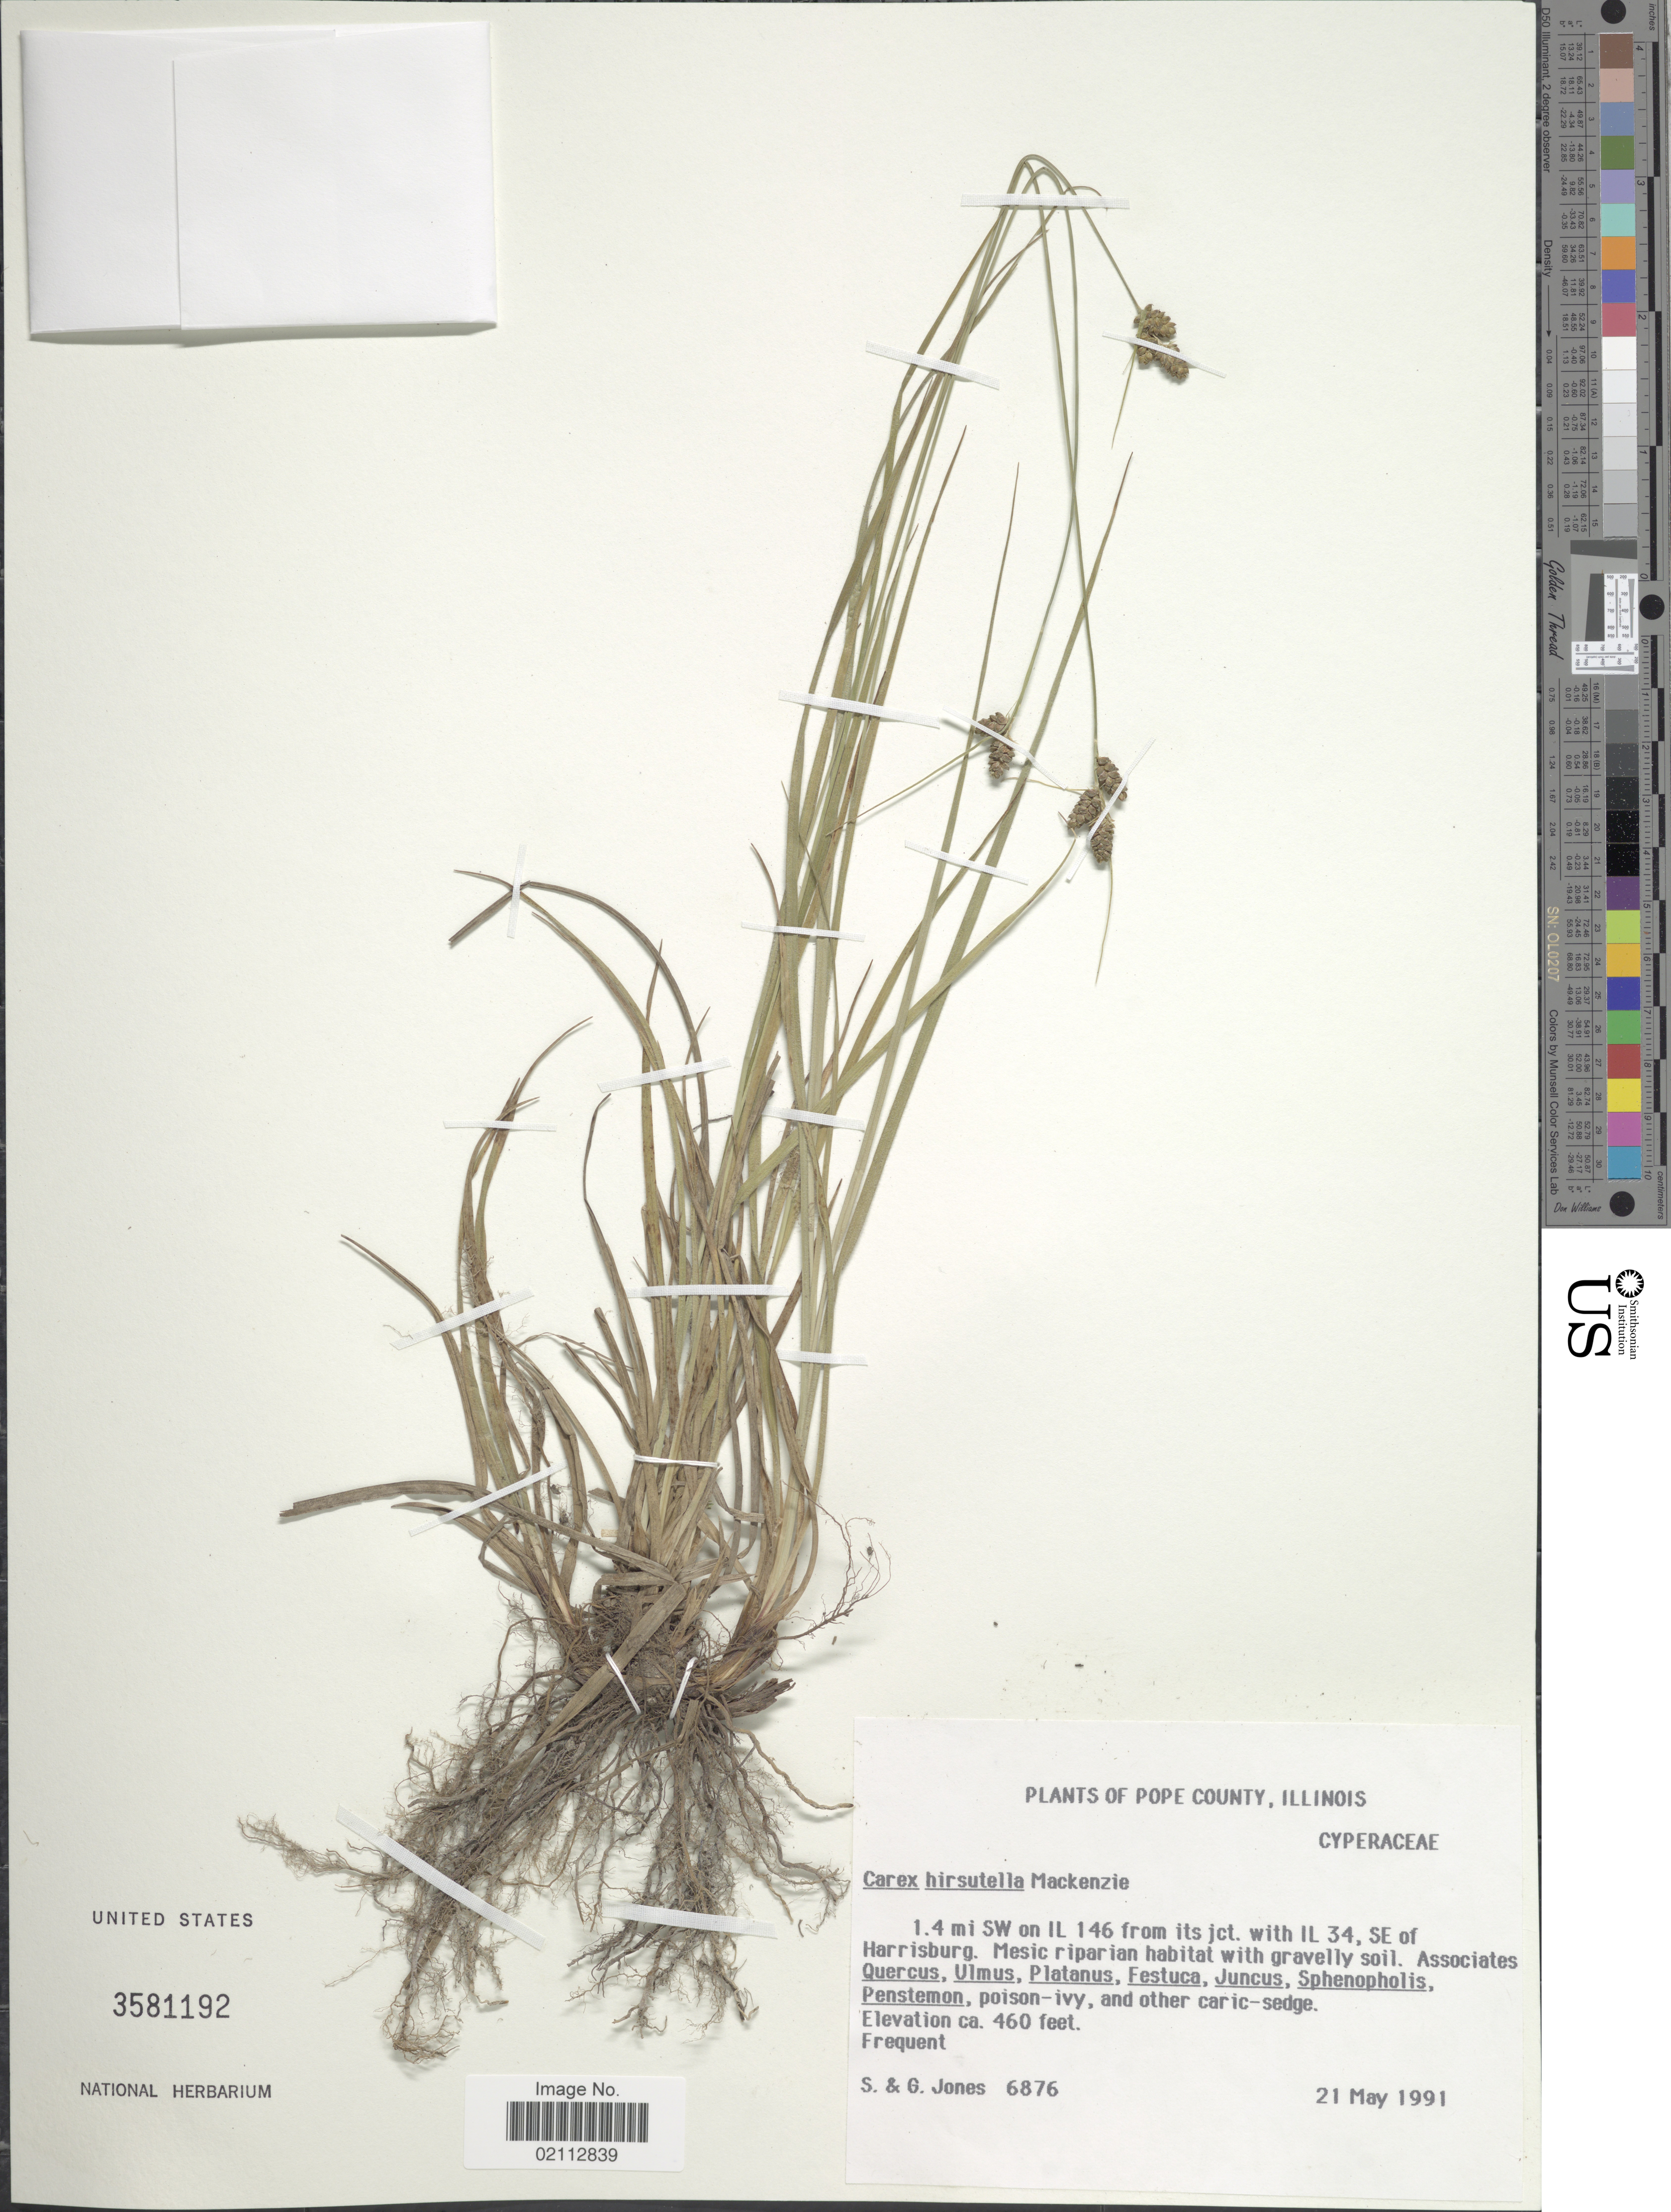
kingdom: Plantae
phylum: Tracheophyta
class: Liliopsida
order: Poales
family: Cyperaceae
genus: Carex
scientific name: Carex hirsutella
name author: Mack.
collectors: S. Jones & G. Jones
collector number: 6876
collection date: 1991-05-21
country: United States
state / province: Illinois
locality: Pope County. 1.4 mi SW on IL 146 from its jct. with IL 34, SE of Harrisburg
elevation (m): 140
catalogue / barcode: US 3581192